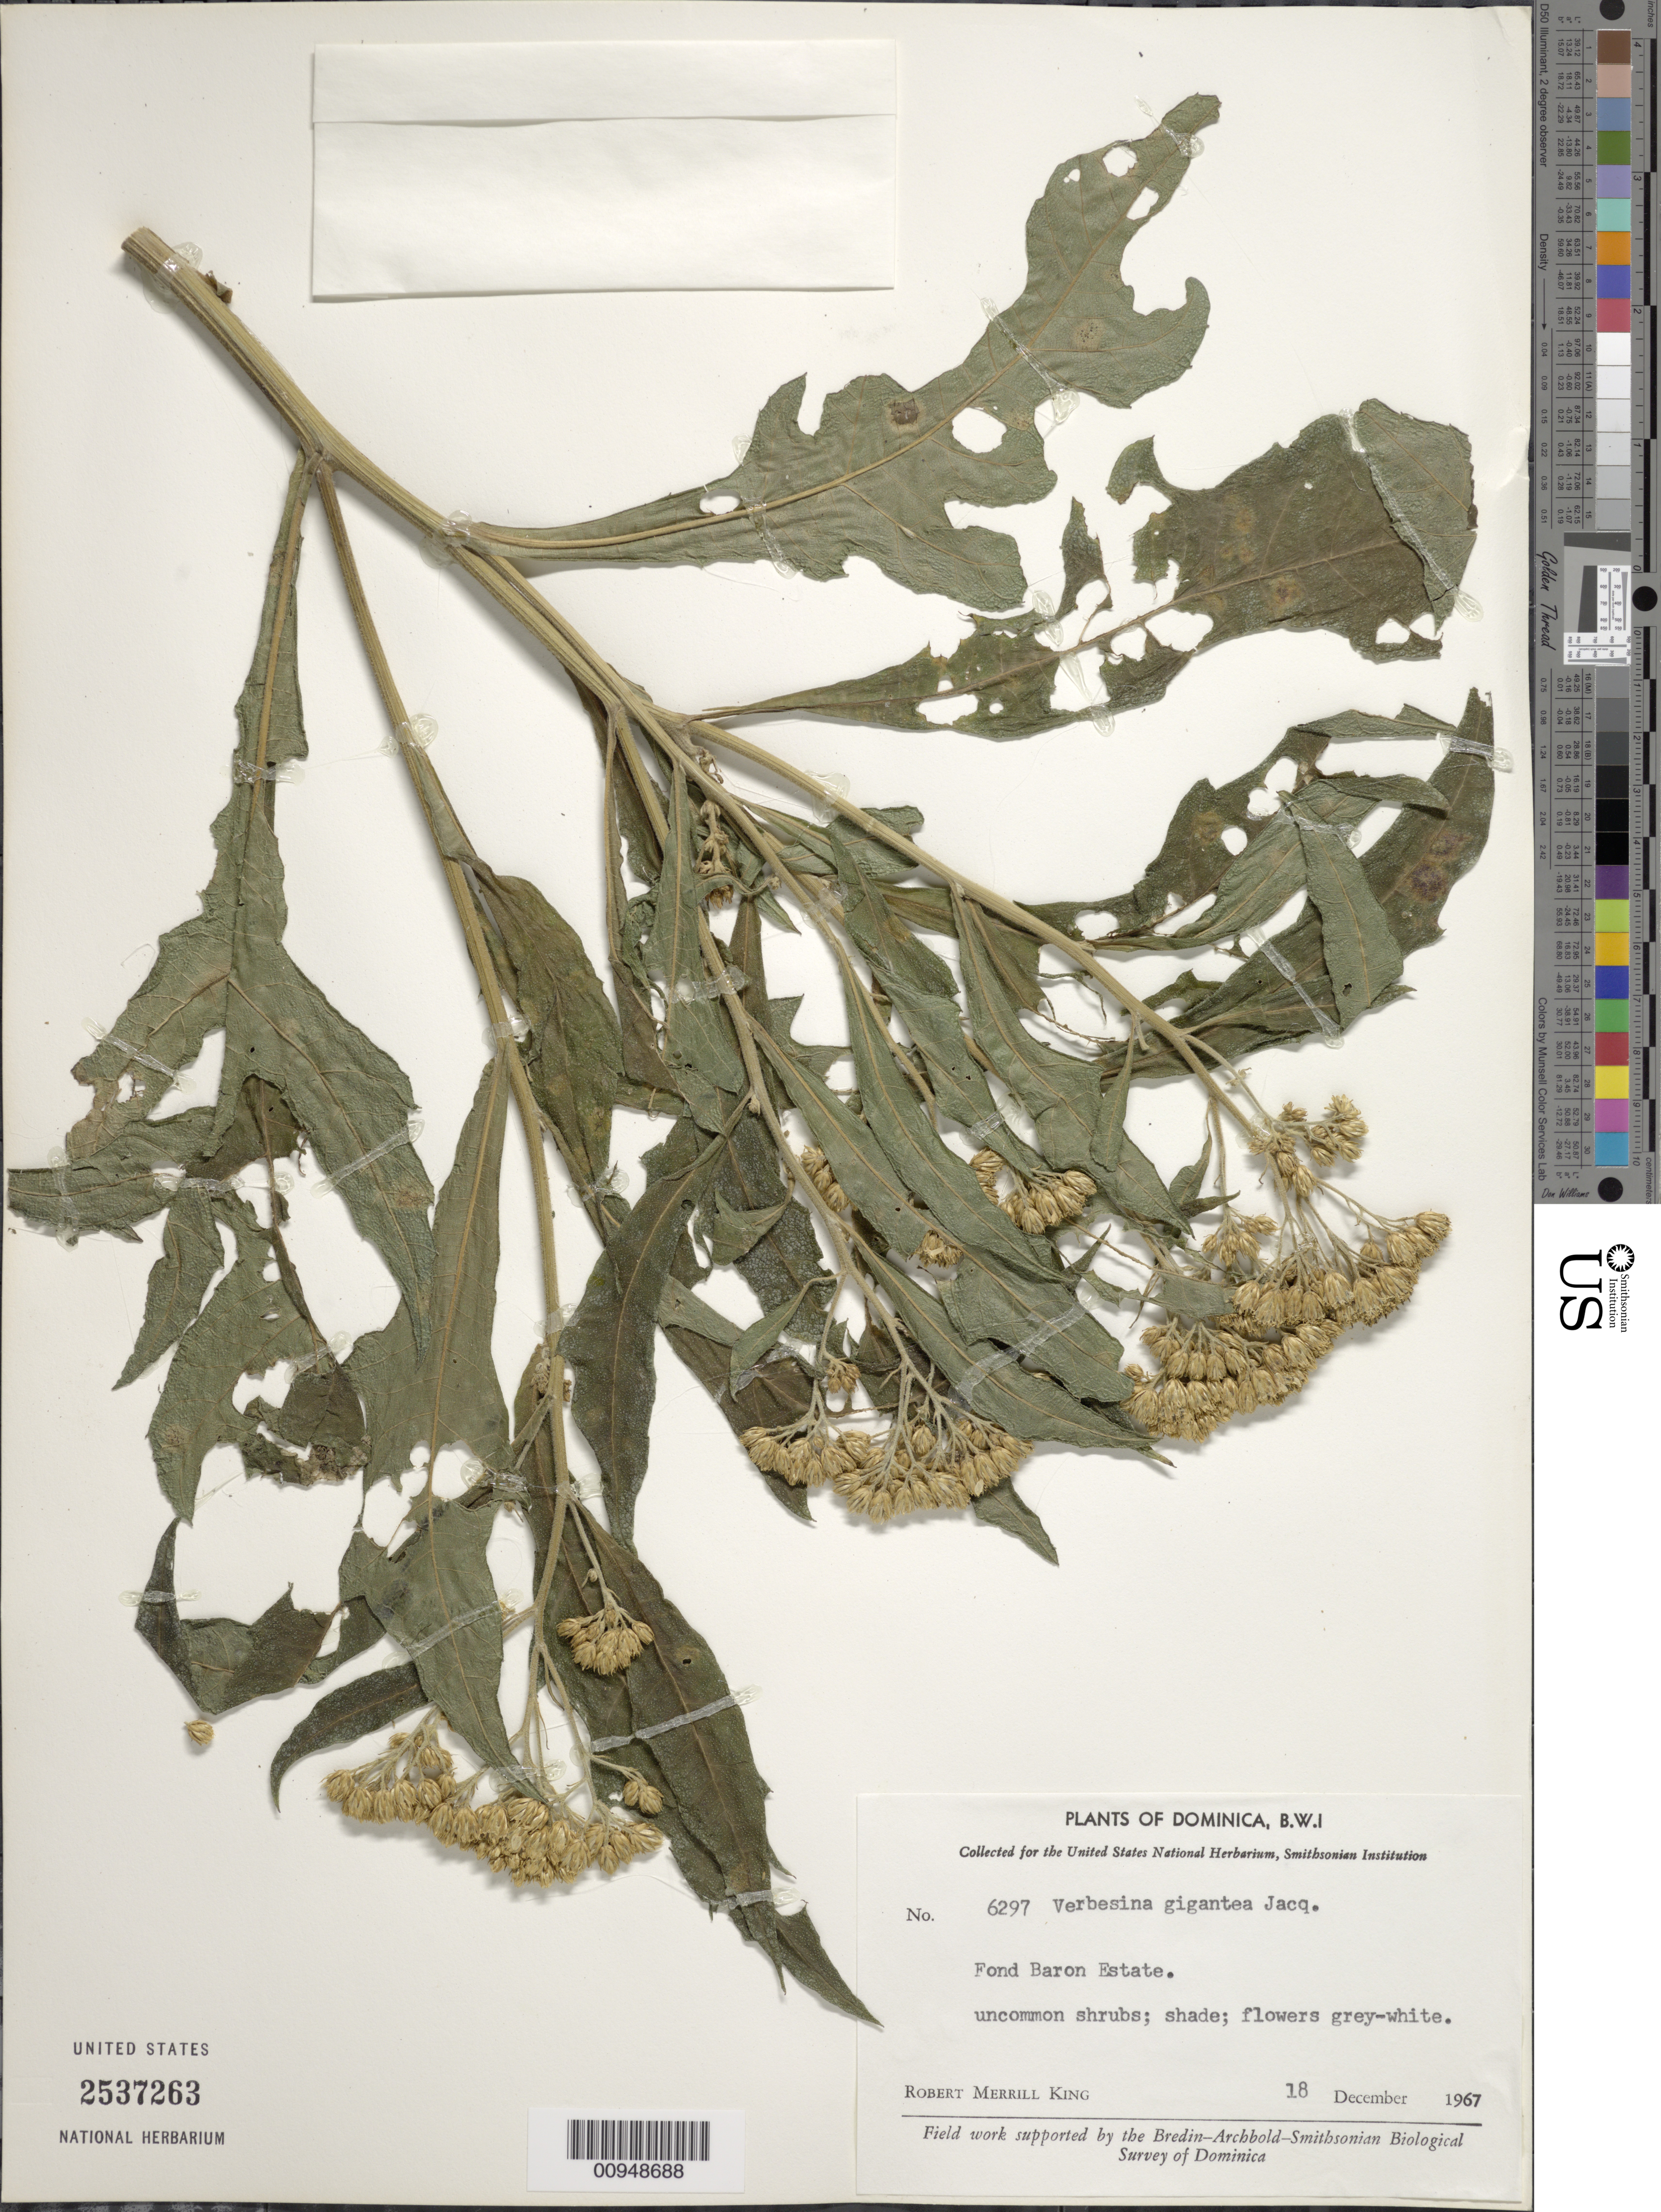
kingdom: Plantae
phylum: Tracheophyta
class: Magnoliopsida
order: Asterales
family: Asteraceae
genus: Verbesina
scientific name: Verbesina gigantea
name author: Jacq.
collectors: R. M. King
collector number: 6297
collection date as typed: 18 Dec 1967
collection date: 1967-12-18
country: Dominica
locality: Fond Baron Estate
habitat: Shade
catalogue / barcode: US 2537263